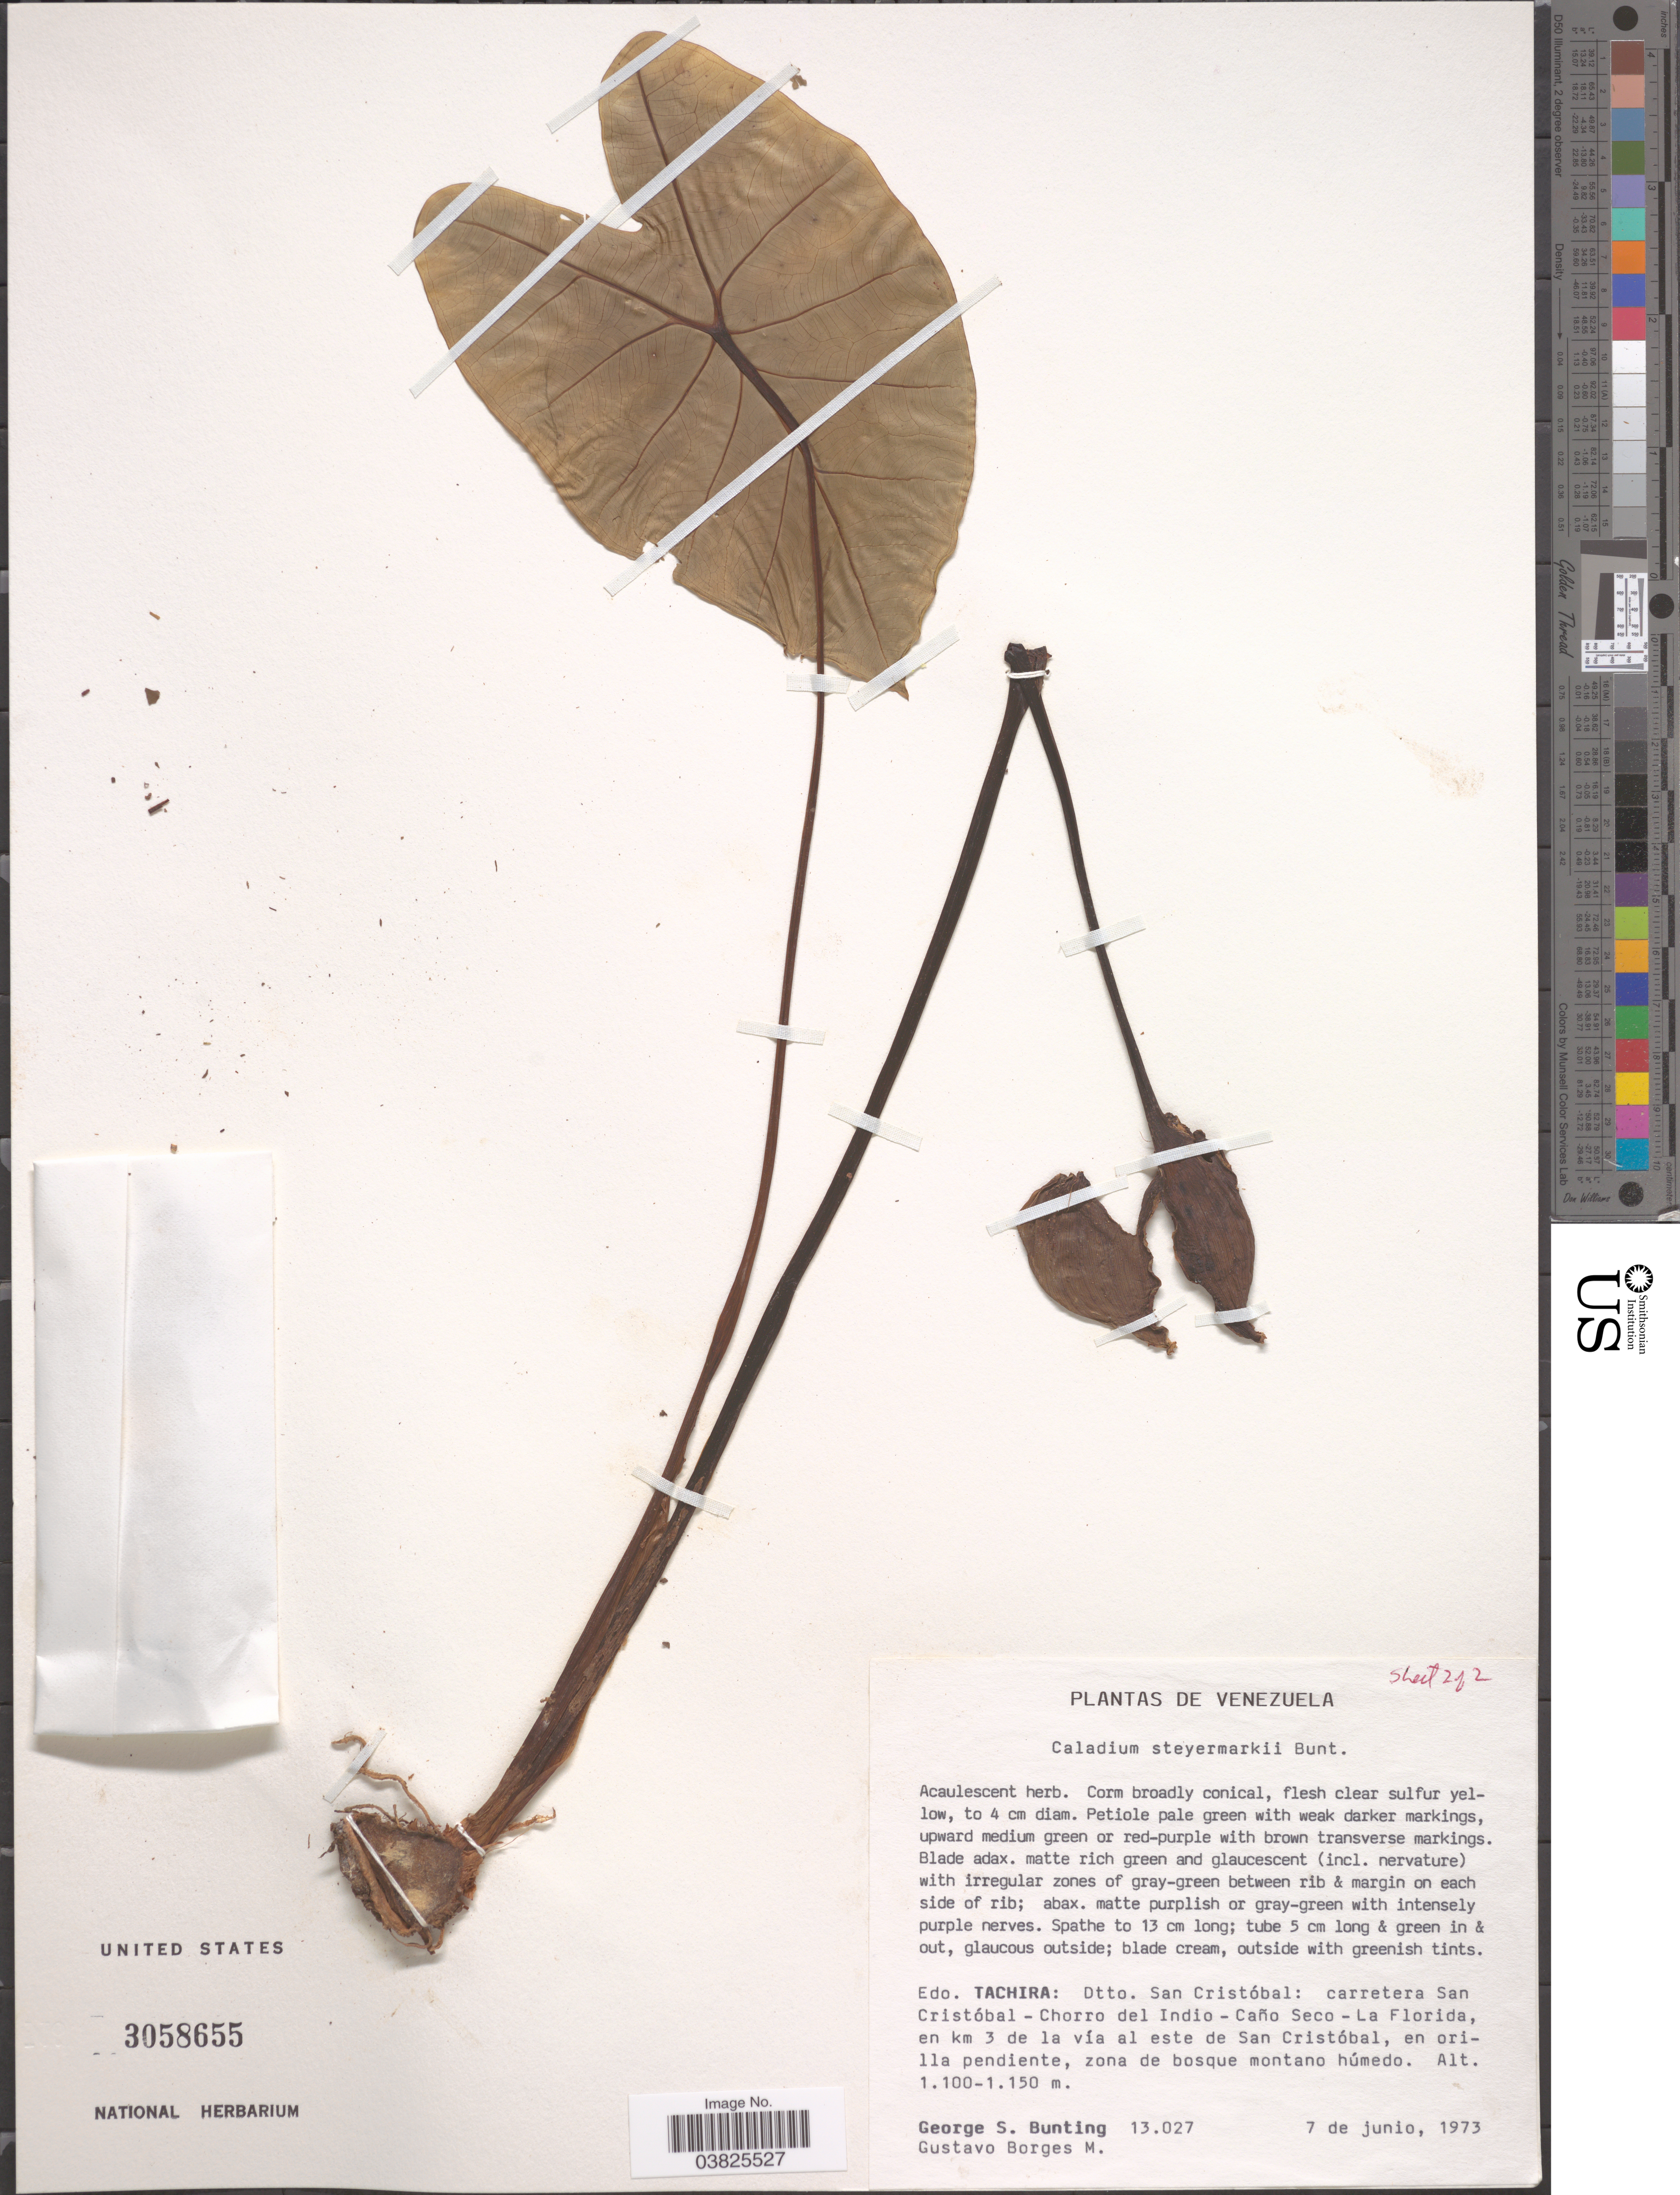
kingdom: Plantae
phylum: Tracheophyta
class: Liliopsida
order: Alismatales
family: Araceae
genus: Caladium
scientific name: Caladium steyermarkii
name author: G.S. Bunting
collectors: G. S. Bunting & G. Borges-M.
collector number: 13027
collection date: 1973-06-07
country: Venezuela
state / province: Tachira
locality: Edo. Tachira: Dtto. San Cristóbal: carretera San Cristóbal- Chorro del Indio- Caño Seco- La Florida, en km 3 de la vía al este de San Cristóbal.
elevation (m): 1100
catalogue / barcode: US 3058655